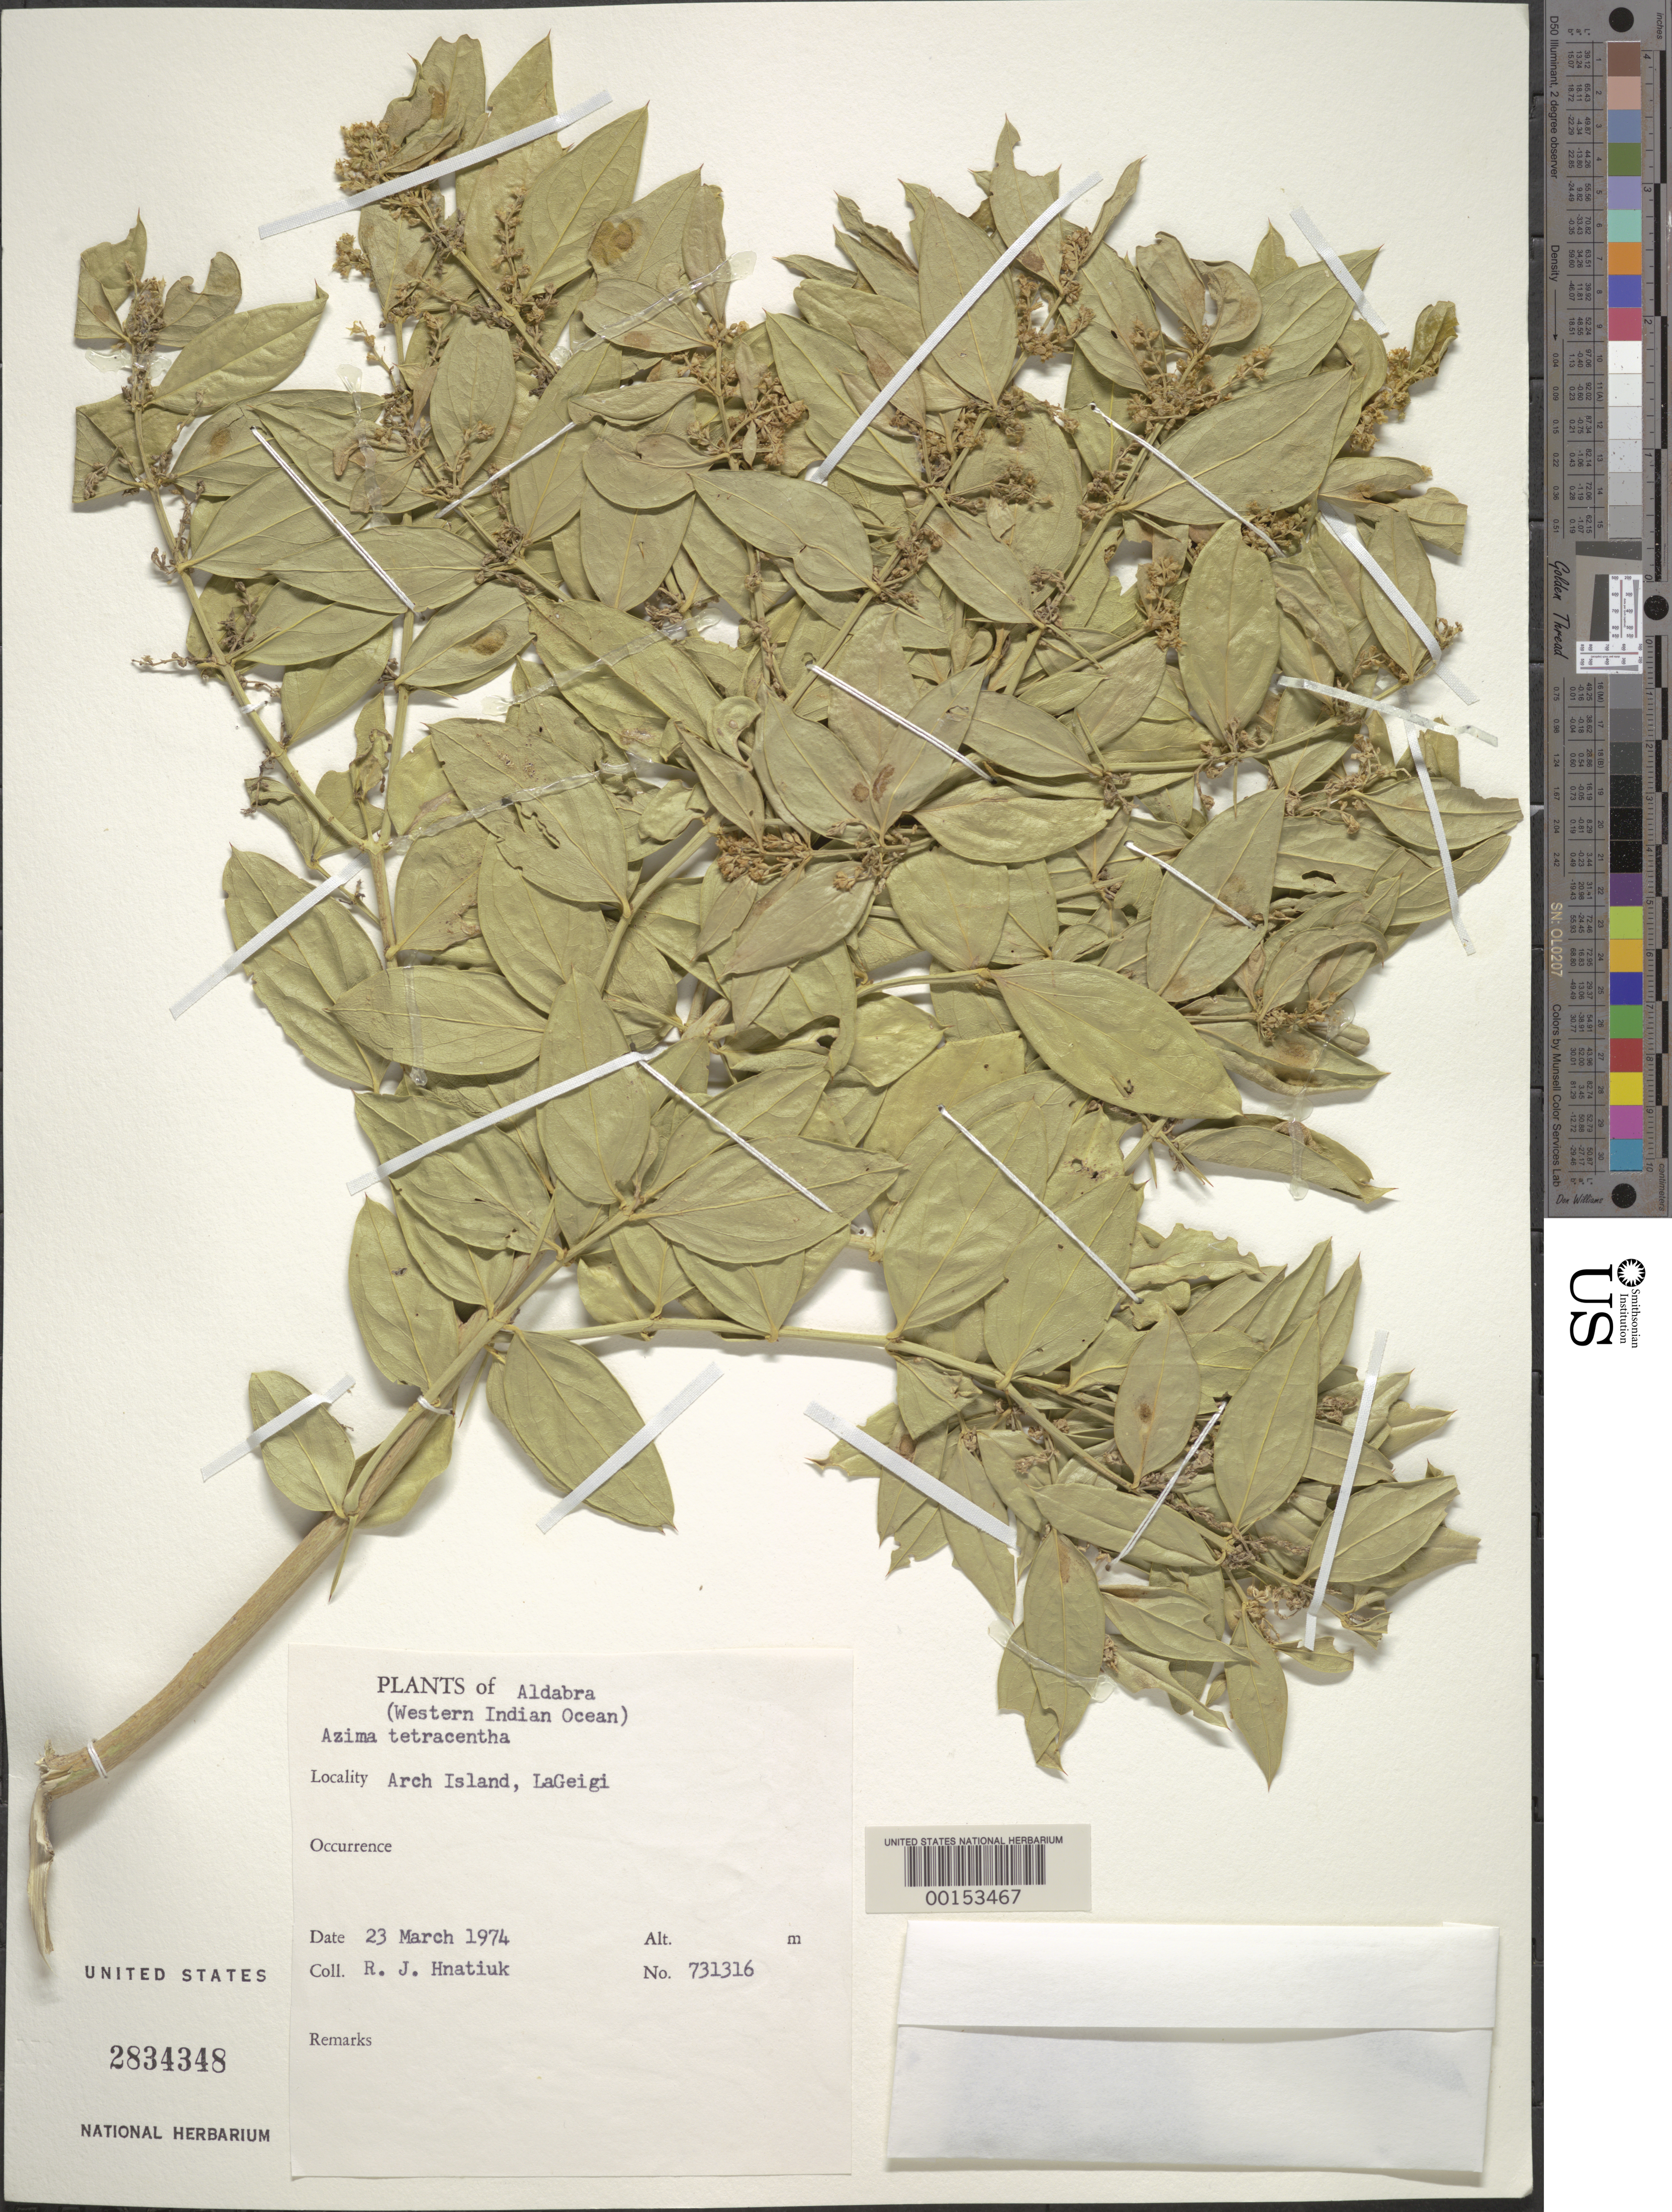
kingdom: Plantae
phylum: Tracheophyta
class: Magnoliopsida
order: Brassicales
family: Salvadoraceae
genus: Azima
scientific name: Azima tetracantha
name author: Lam.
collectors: R. Hnatiuk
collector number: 731316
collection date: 1974-03-23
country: Seychelles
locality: Aldabra. (Western Indian Ocean). Arch Island, LaGeigi.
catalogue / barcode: US 2834348